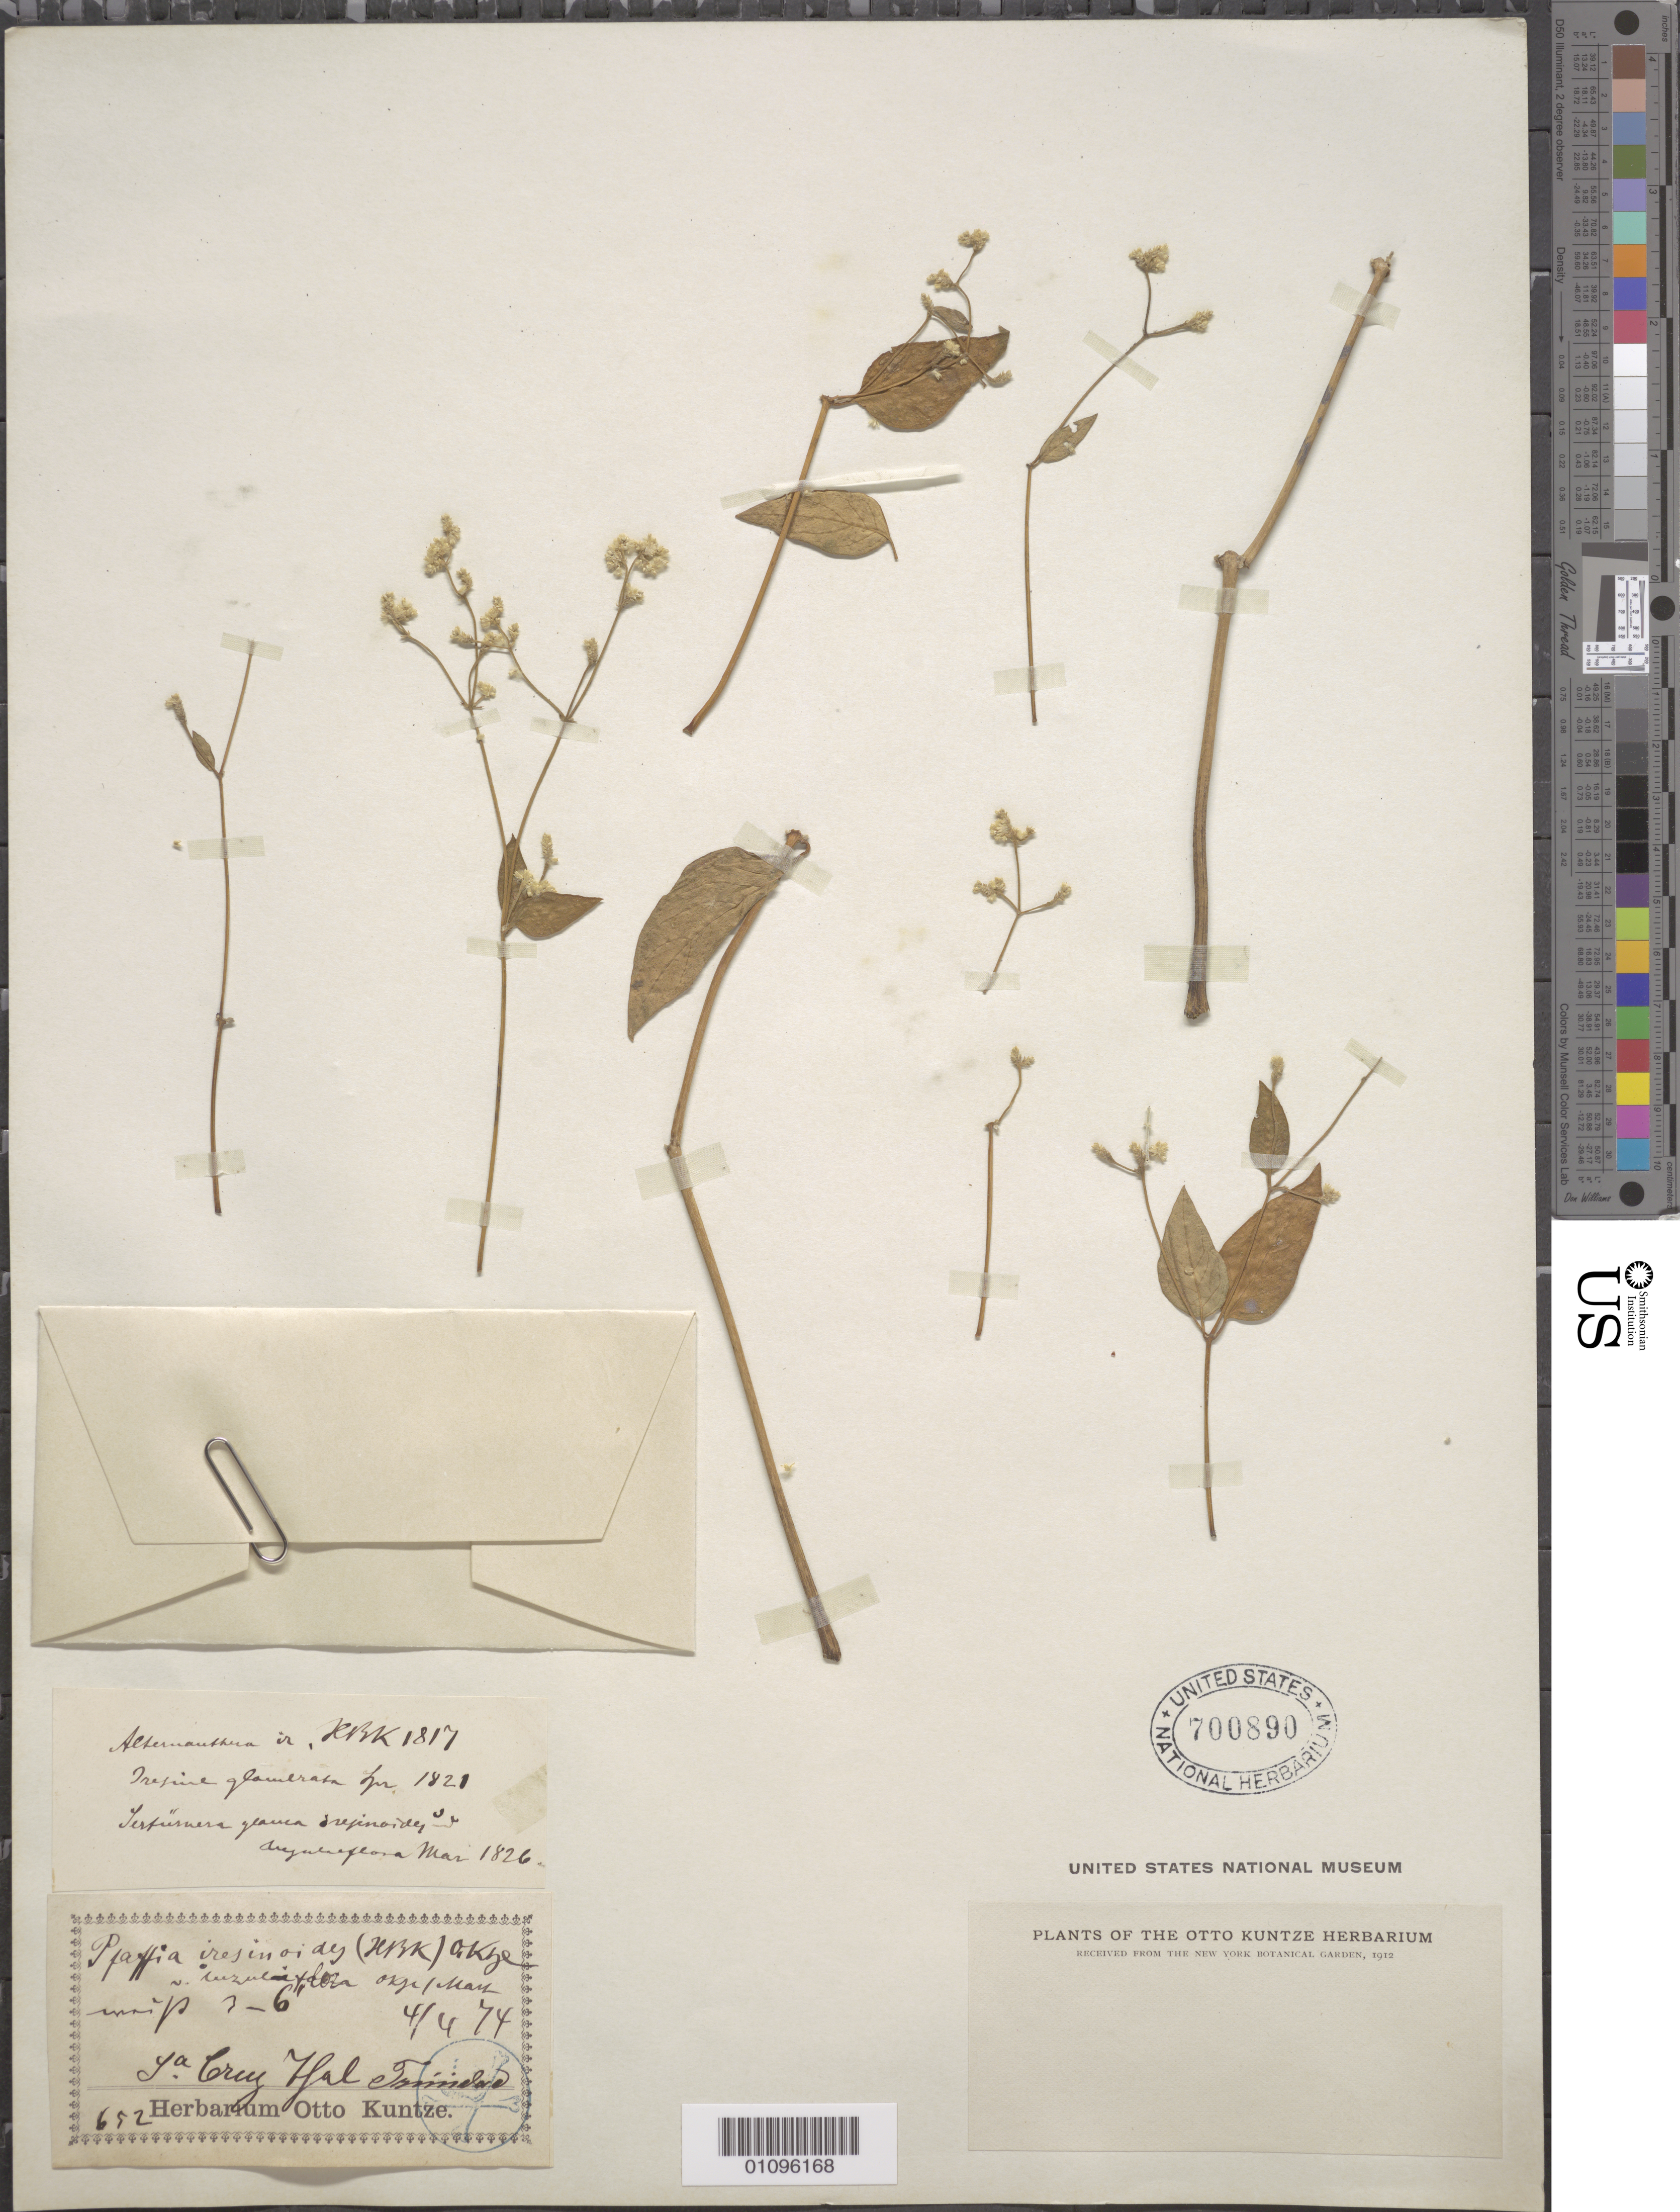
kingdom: Plantae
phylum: Tracheophyta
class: Magnoliopsida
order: Caryophyllales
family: Amaranthaceae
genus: Pfaffia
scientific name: Pfaffia iresinoides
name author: (Kunth) Spreng.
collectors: C.E.O. Kuntze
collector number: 652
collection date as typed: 04 Apr 1874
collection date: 1874-04-04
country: Trinidad and Tobago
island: Trinidad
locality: Santa Cruz Valley [?]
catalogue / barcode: US 700890